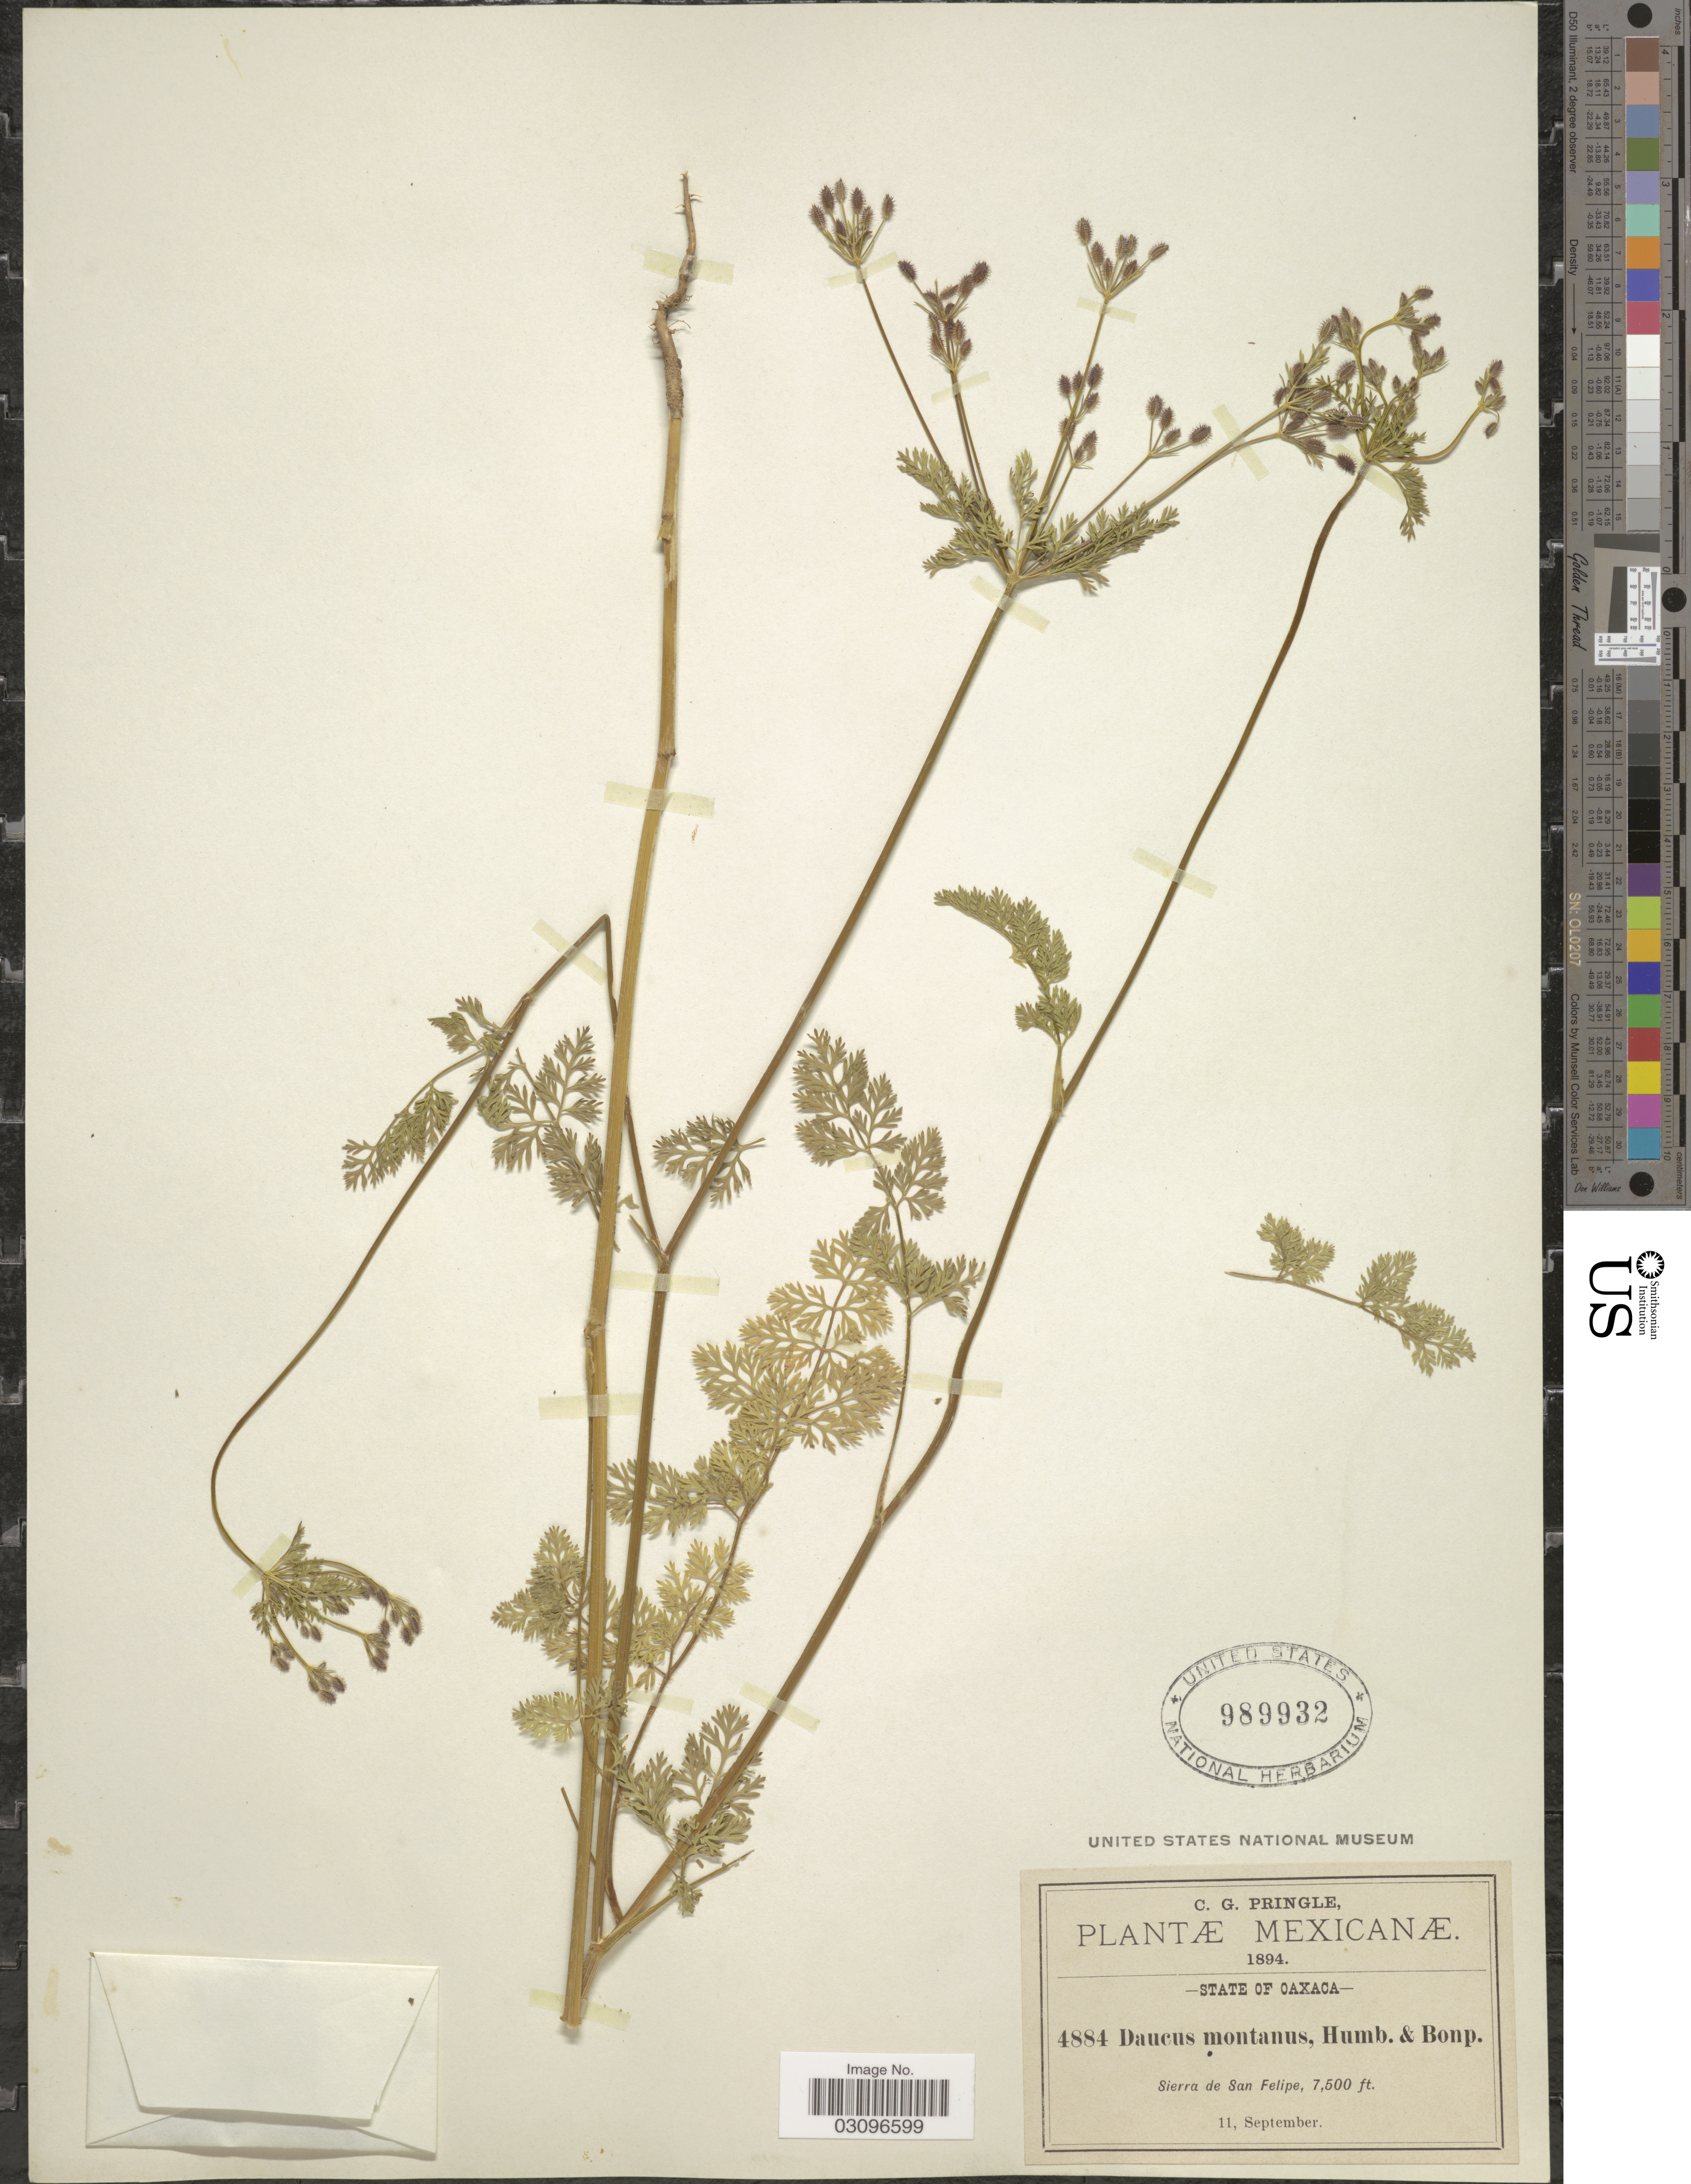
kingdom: Plantae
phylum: Tracheophyta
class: Magnoliopsida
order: Apiales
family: Apiaceae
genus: Daucus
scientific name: Daucus montanus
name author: Humb. & Bonpl. ex Spreng.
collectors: C. G. Pringle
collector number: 4884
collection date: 1894-09-11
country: Mexico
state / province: Oaxaca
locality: Sierra de San Felipe.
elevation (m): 2286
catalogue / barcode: US 989932